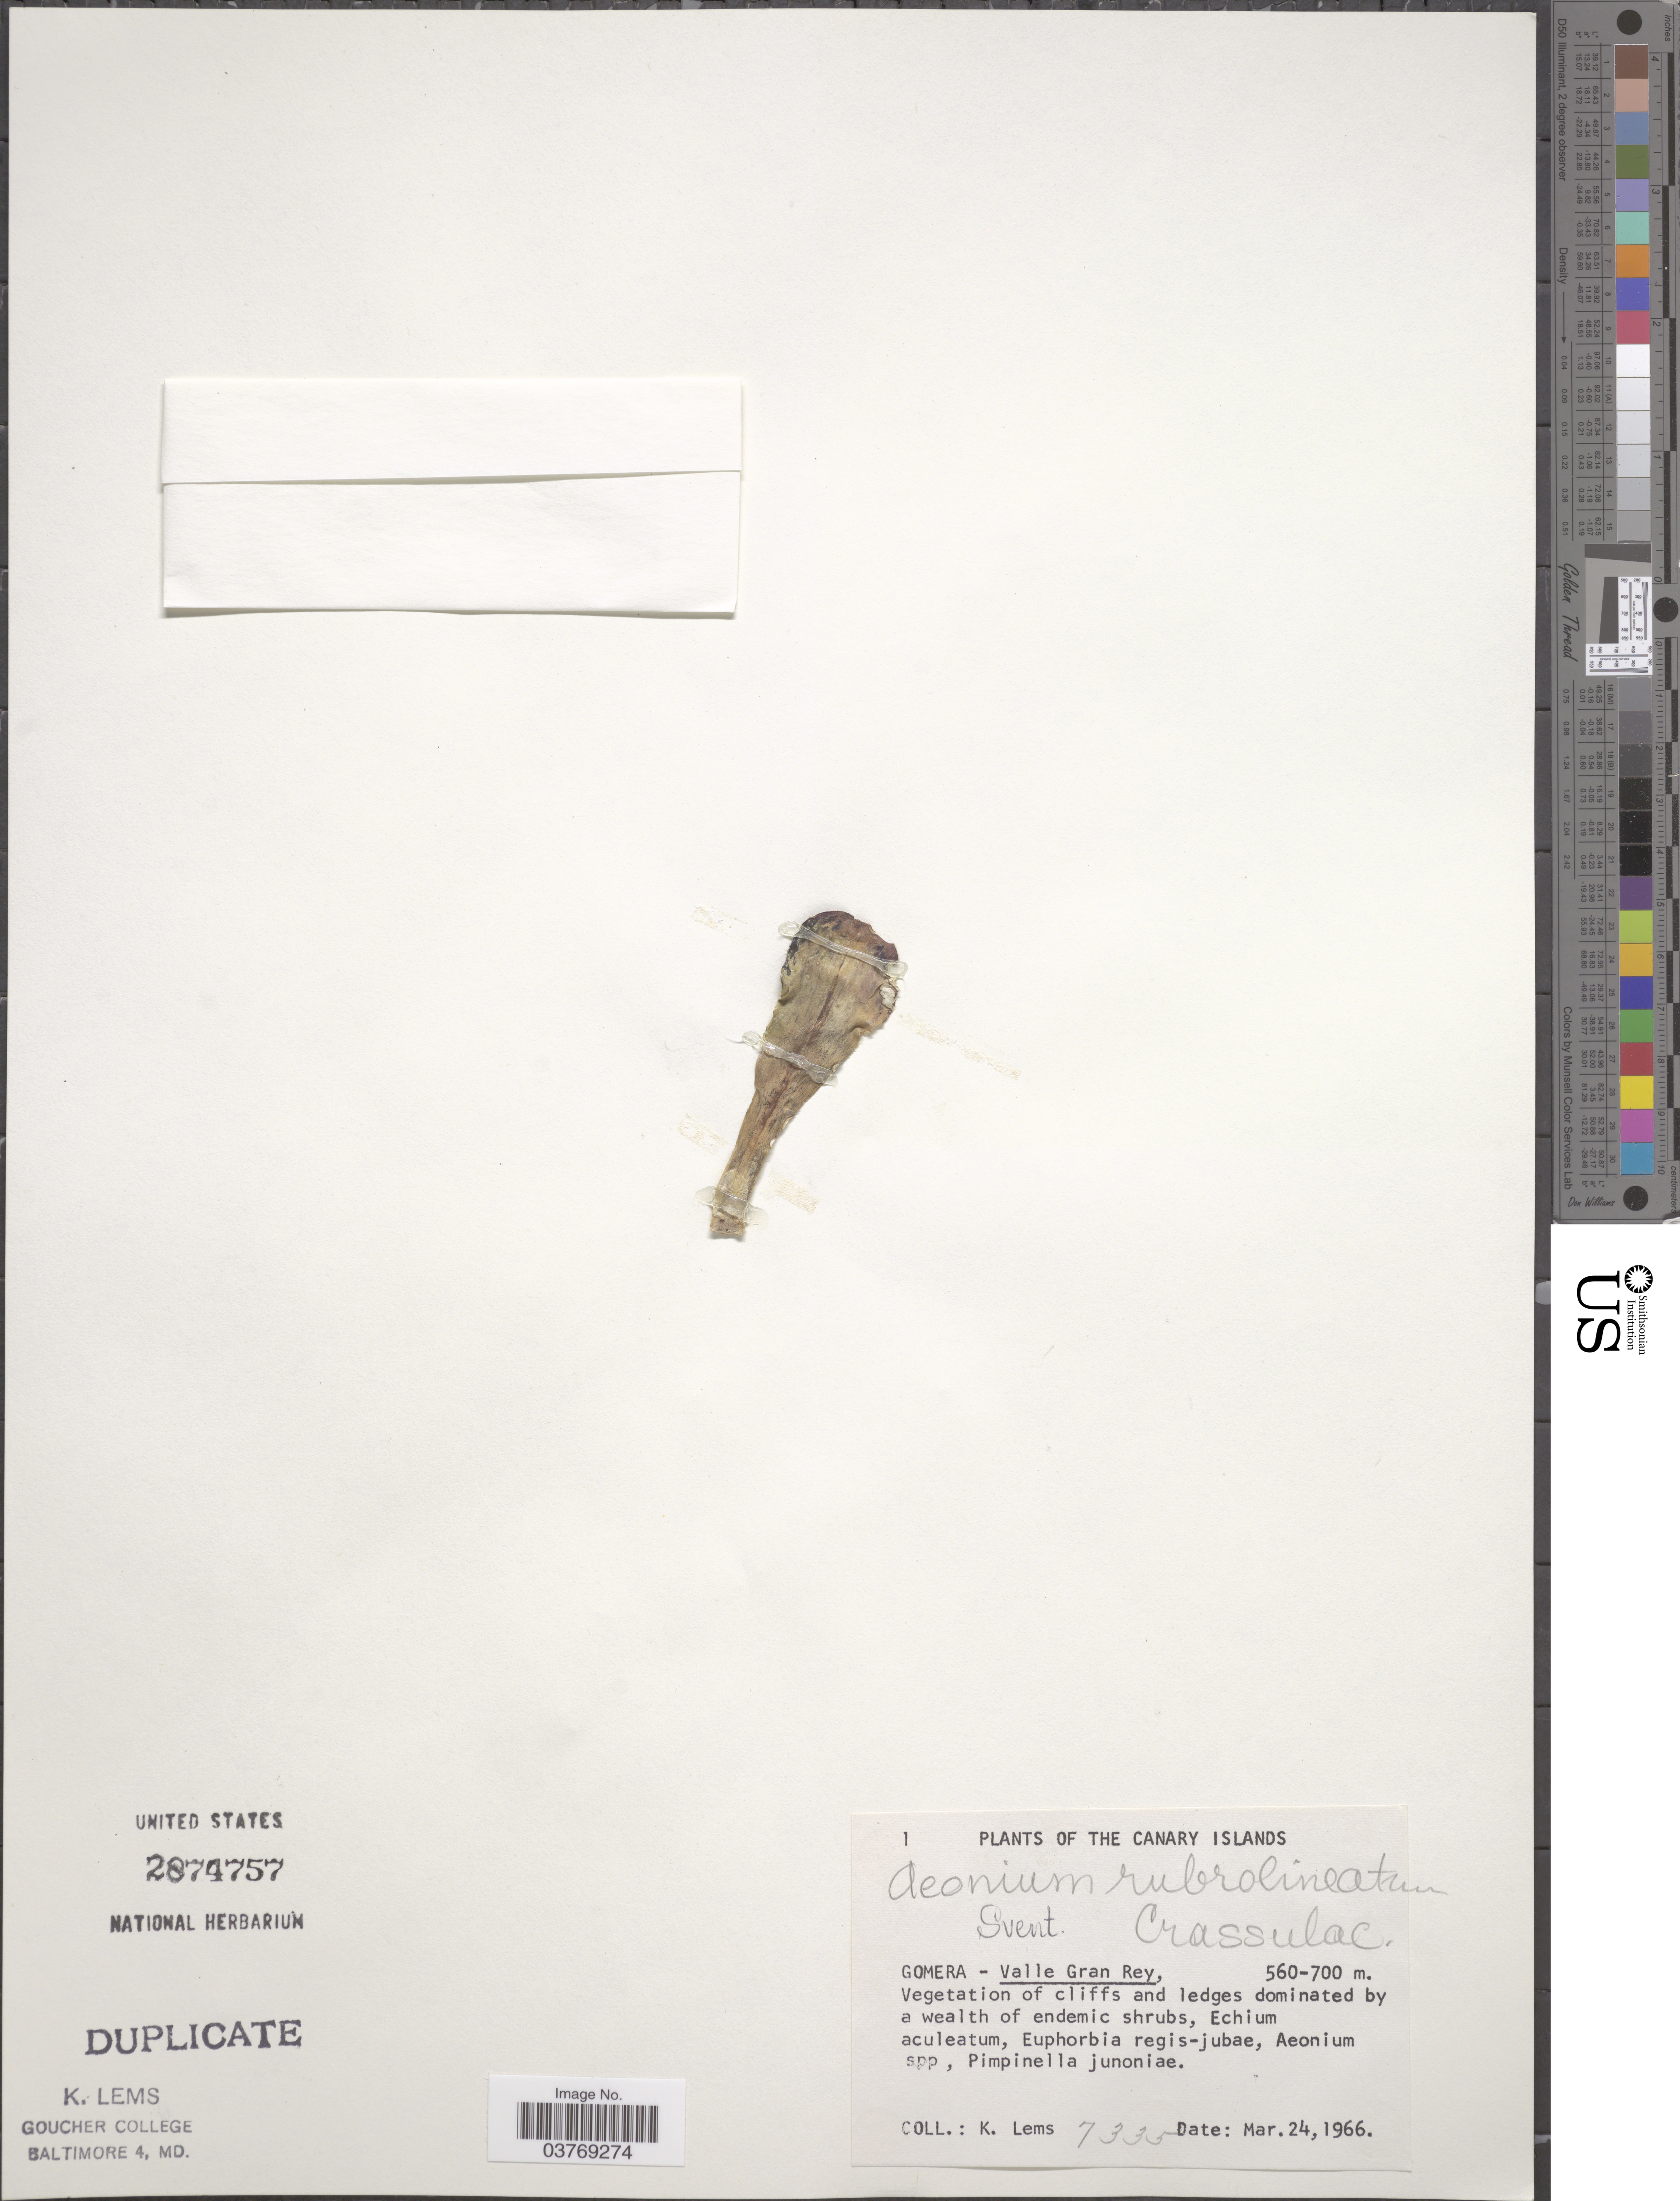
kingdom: Plantae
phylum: Tracheophyta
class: Magnoliopsida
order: Saxifragales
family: Crassulaceae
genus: Aeonium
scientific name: Aeonium rubrolineatum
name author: Svent.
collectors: K. Lems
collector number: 7335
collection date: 1966-03-24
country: Spain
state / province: Canarias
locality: The Canary Islands. Gomera - Valle Gran Rey.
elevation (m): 560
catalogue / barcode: US 2874757